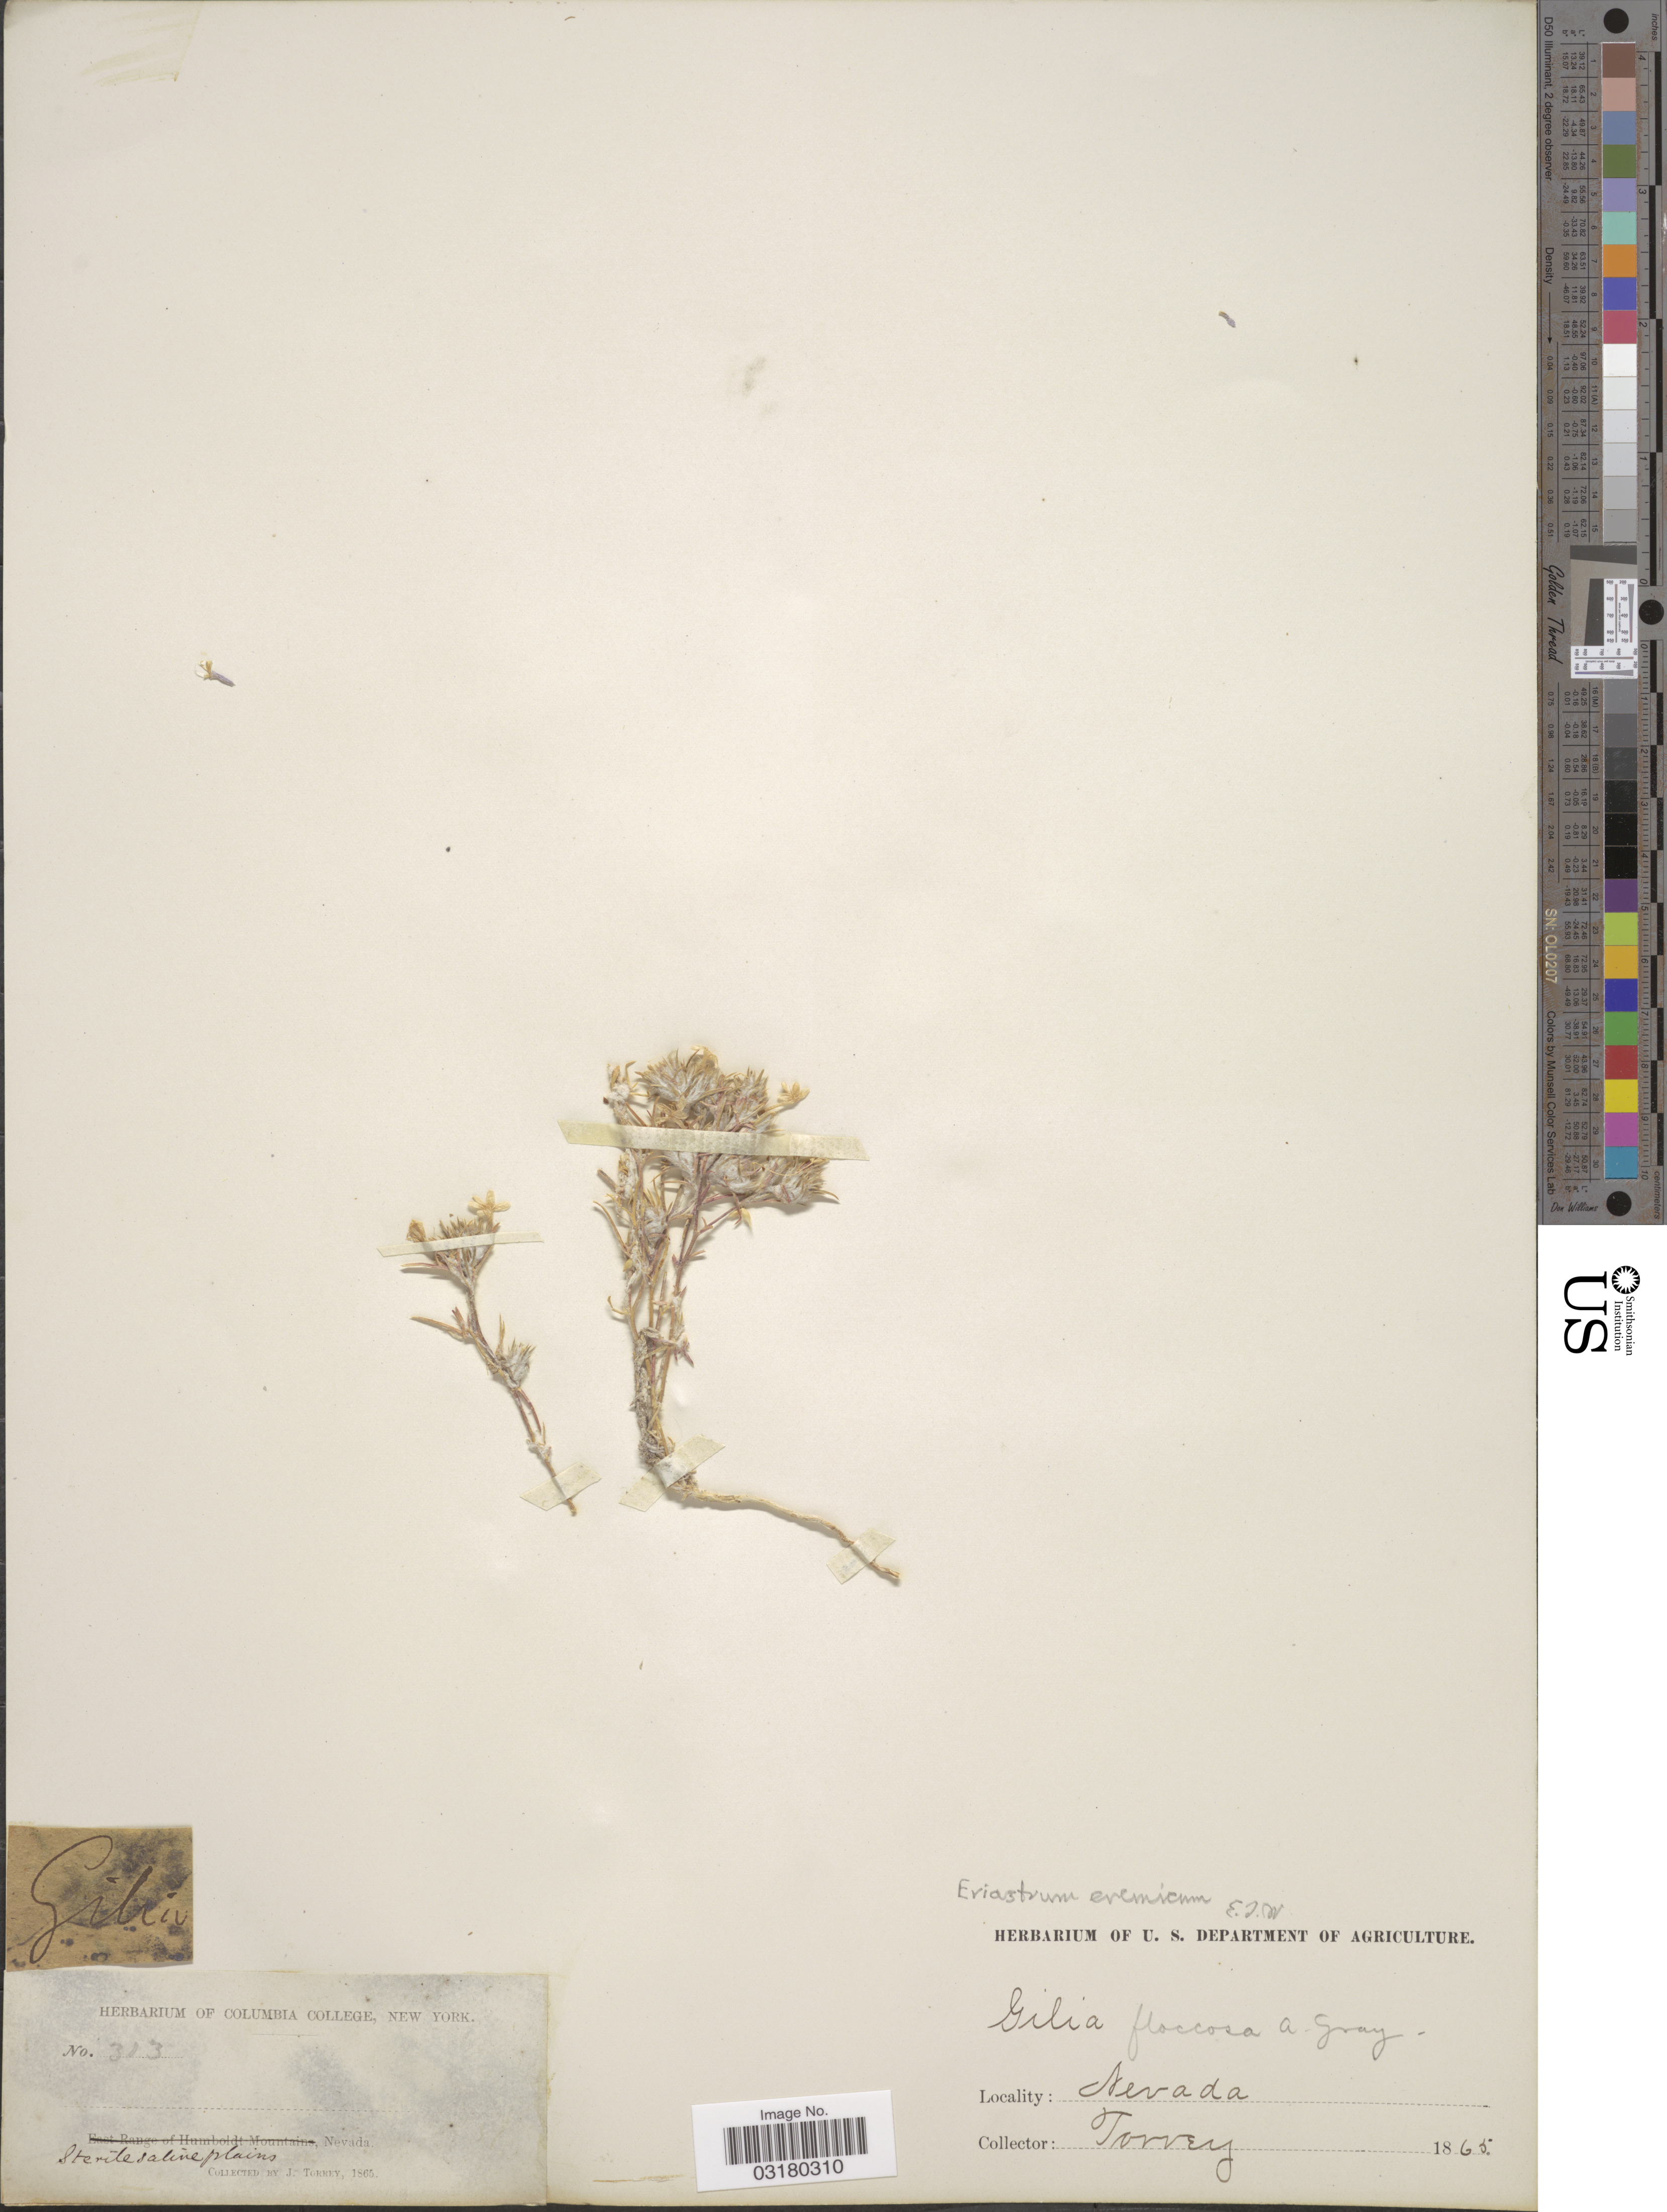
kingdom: Plantae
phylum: Tracheophyta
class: Magnoliopsida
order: Ericales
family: Polemoniaceae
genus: Eriastrum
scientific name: Eriastrum eremicum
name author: (Jeps.) H. Mason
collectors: J. Torrey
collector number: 303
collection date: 1865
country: United States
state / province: Nevada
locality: Sterile saline plains.